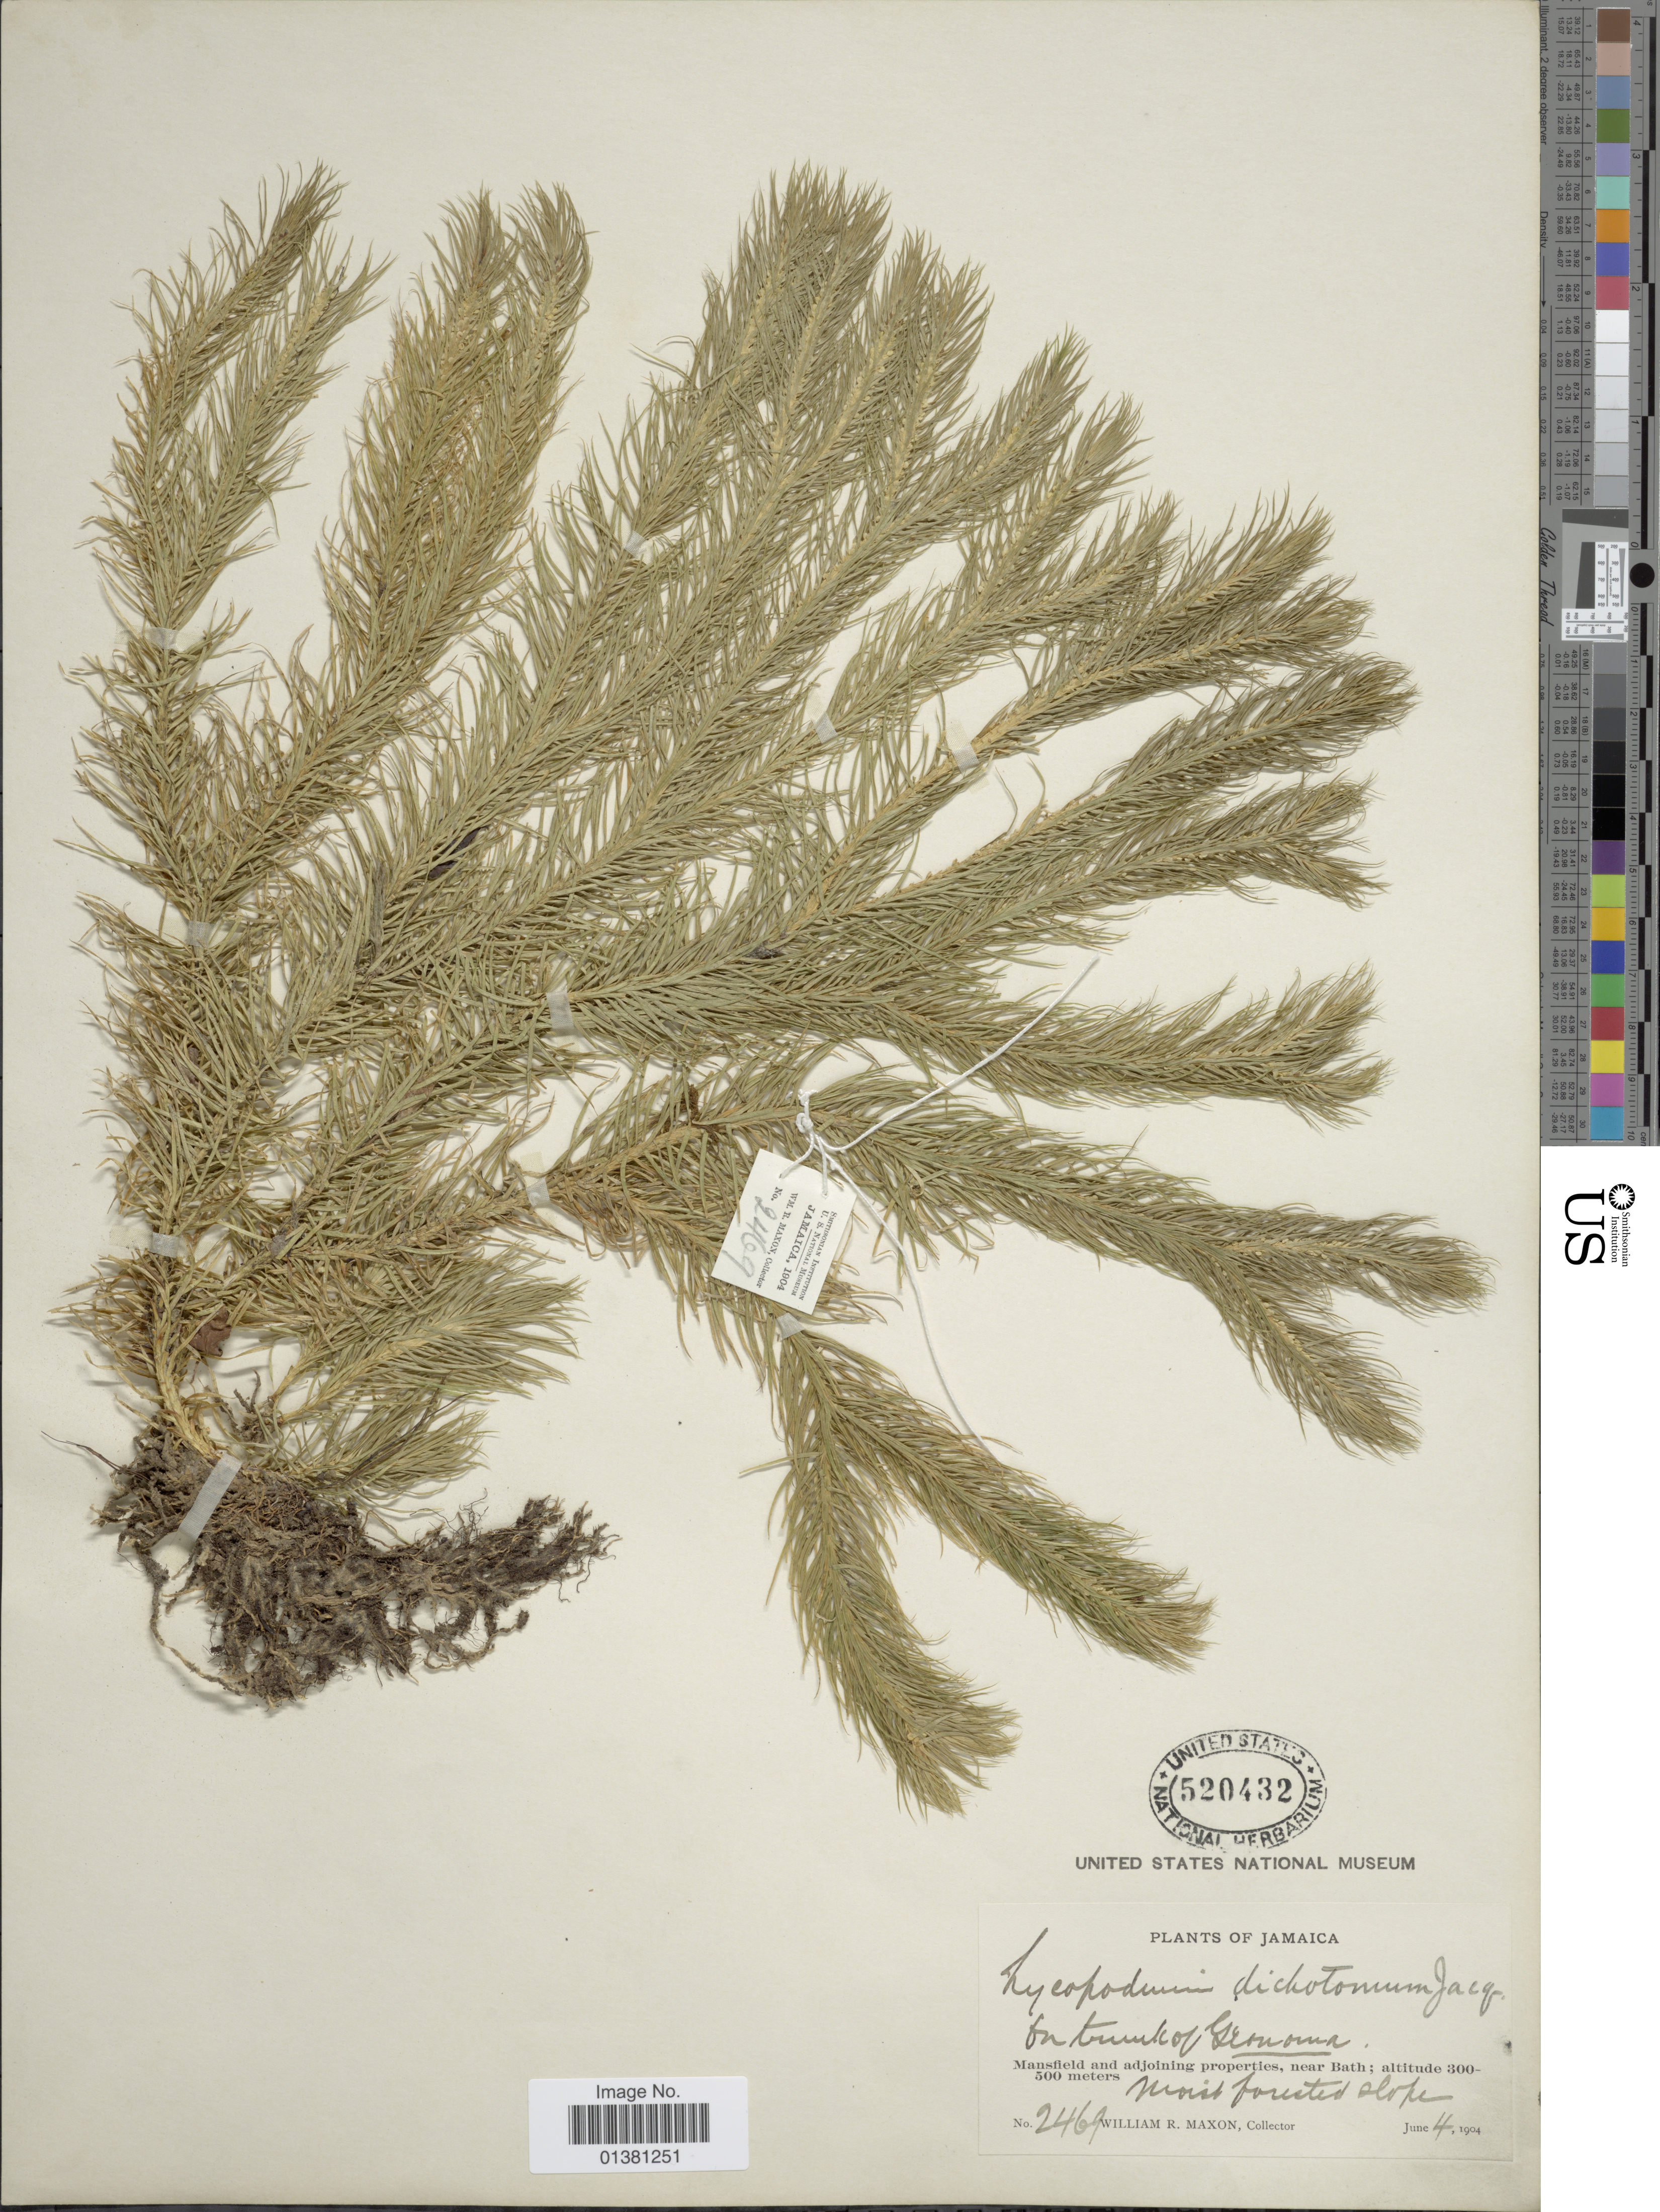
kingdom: Plantae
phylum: Tracheophyta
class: Lycopodiopsida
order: Lycopodiales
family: Lycopodiaceae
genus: Phlegmariurus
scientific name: Phlegmariurus dichotomus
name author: (Jacq.) W.H. Wagner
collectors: W. R. Maxon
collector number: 2469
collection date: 1904-06-04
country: Jamaica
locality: Mansfield adjoining properties, near Bath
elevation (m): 300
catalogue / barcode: US 520432